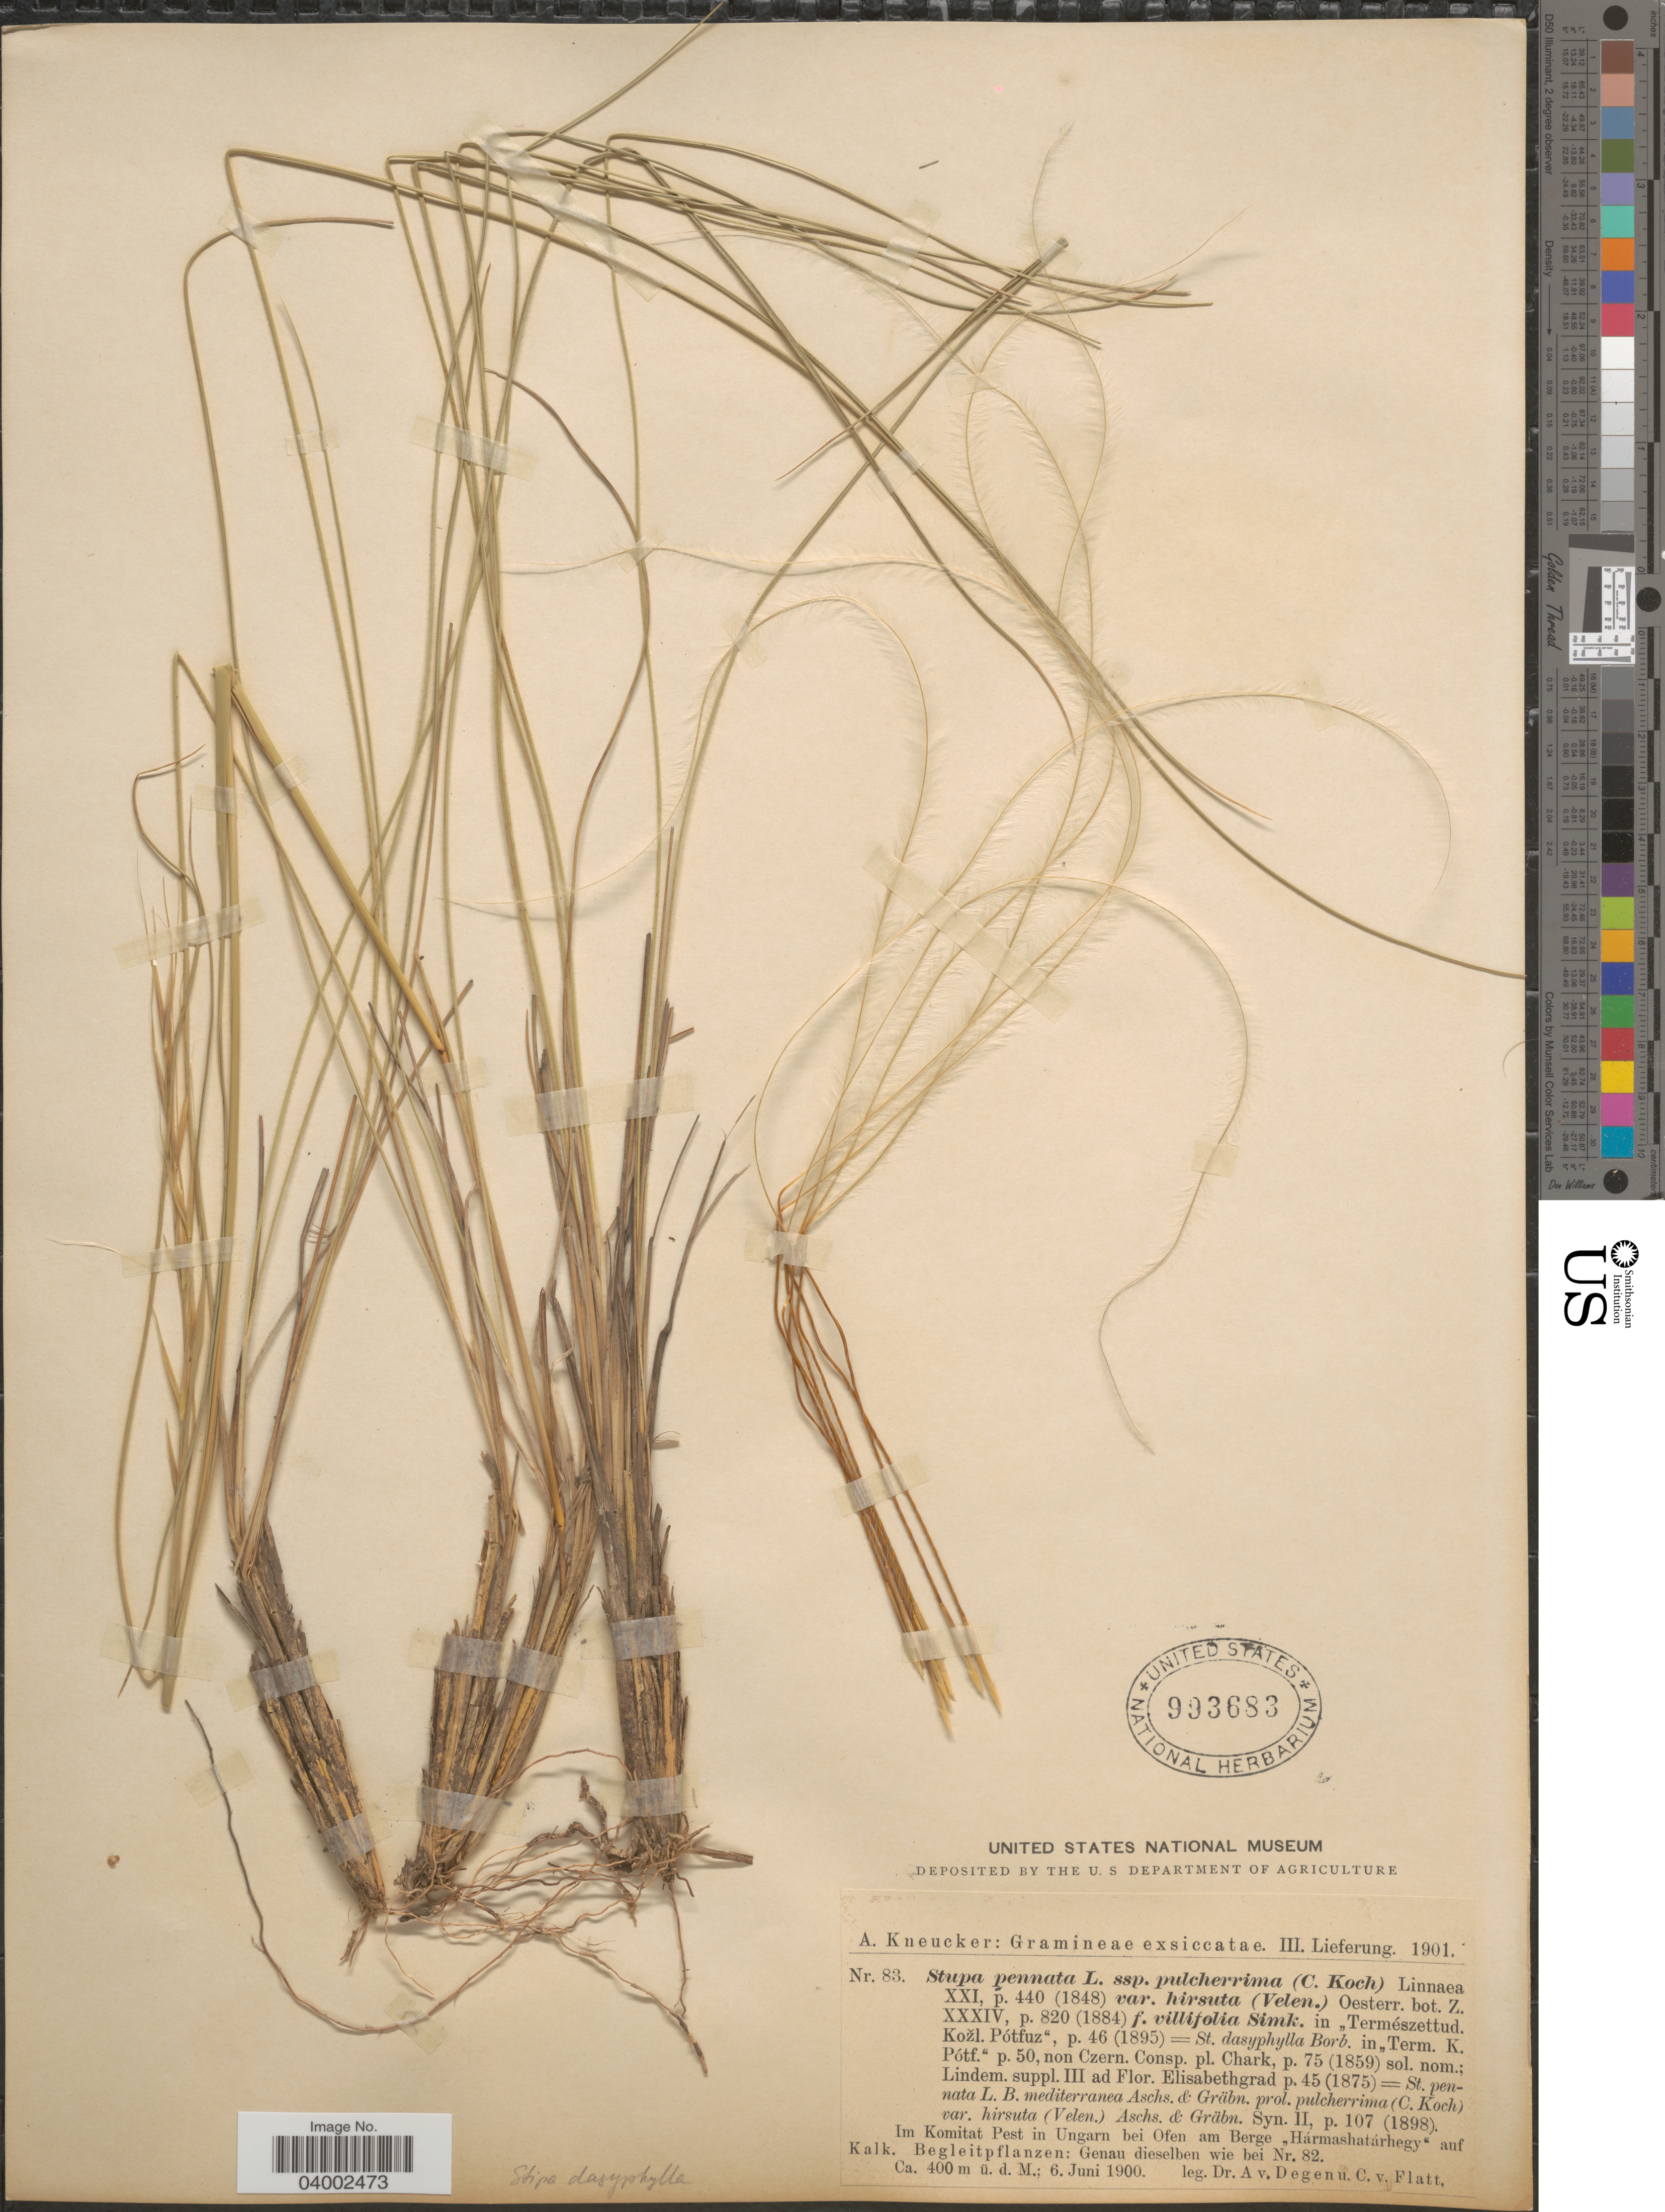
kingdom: Plantae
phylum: Tracheophyta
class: Liliopsida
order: Poales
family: Poaceae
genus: Stipa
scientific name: Stipa dasyphylla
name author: (Lindem.) Czern. ex Trautv.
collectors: A. von Degen & C. Flatt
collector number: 83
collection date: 1900-06-06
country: Hungary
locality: Im Komitat Pest in Ungarn bei Ofen am Berge "Hármashatárhegy" auf Kalk.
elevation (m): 400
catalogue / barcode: US 993683